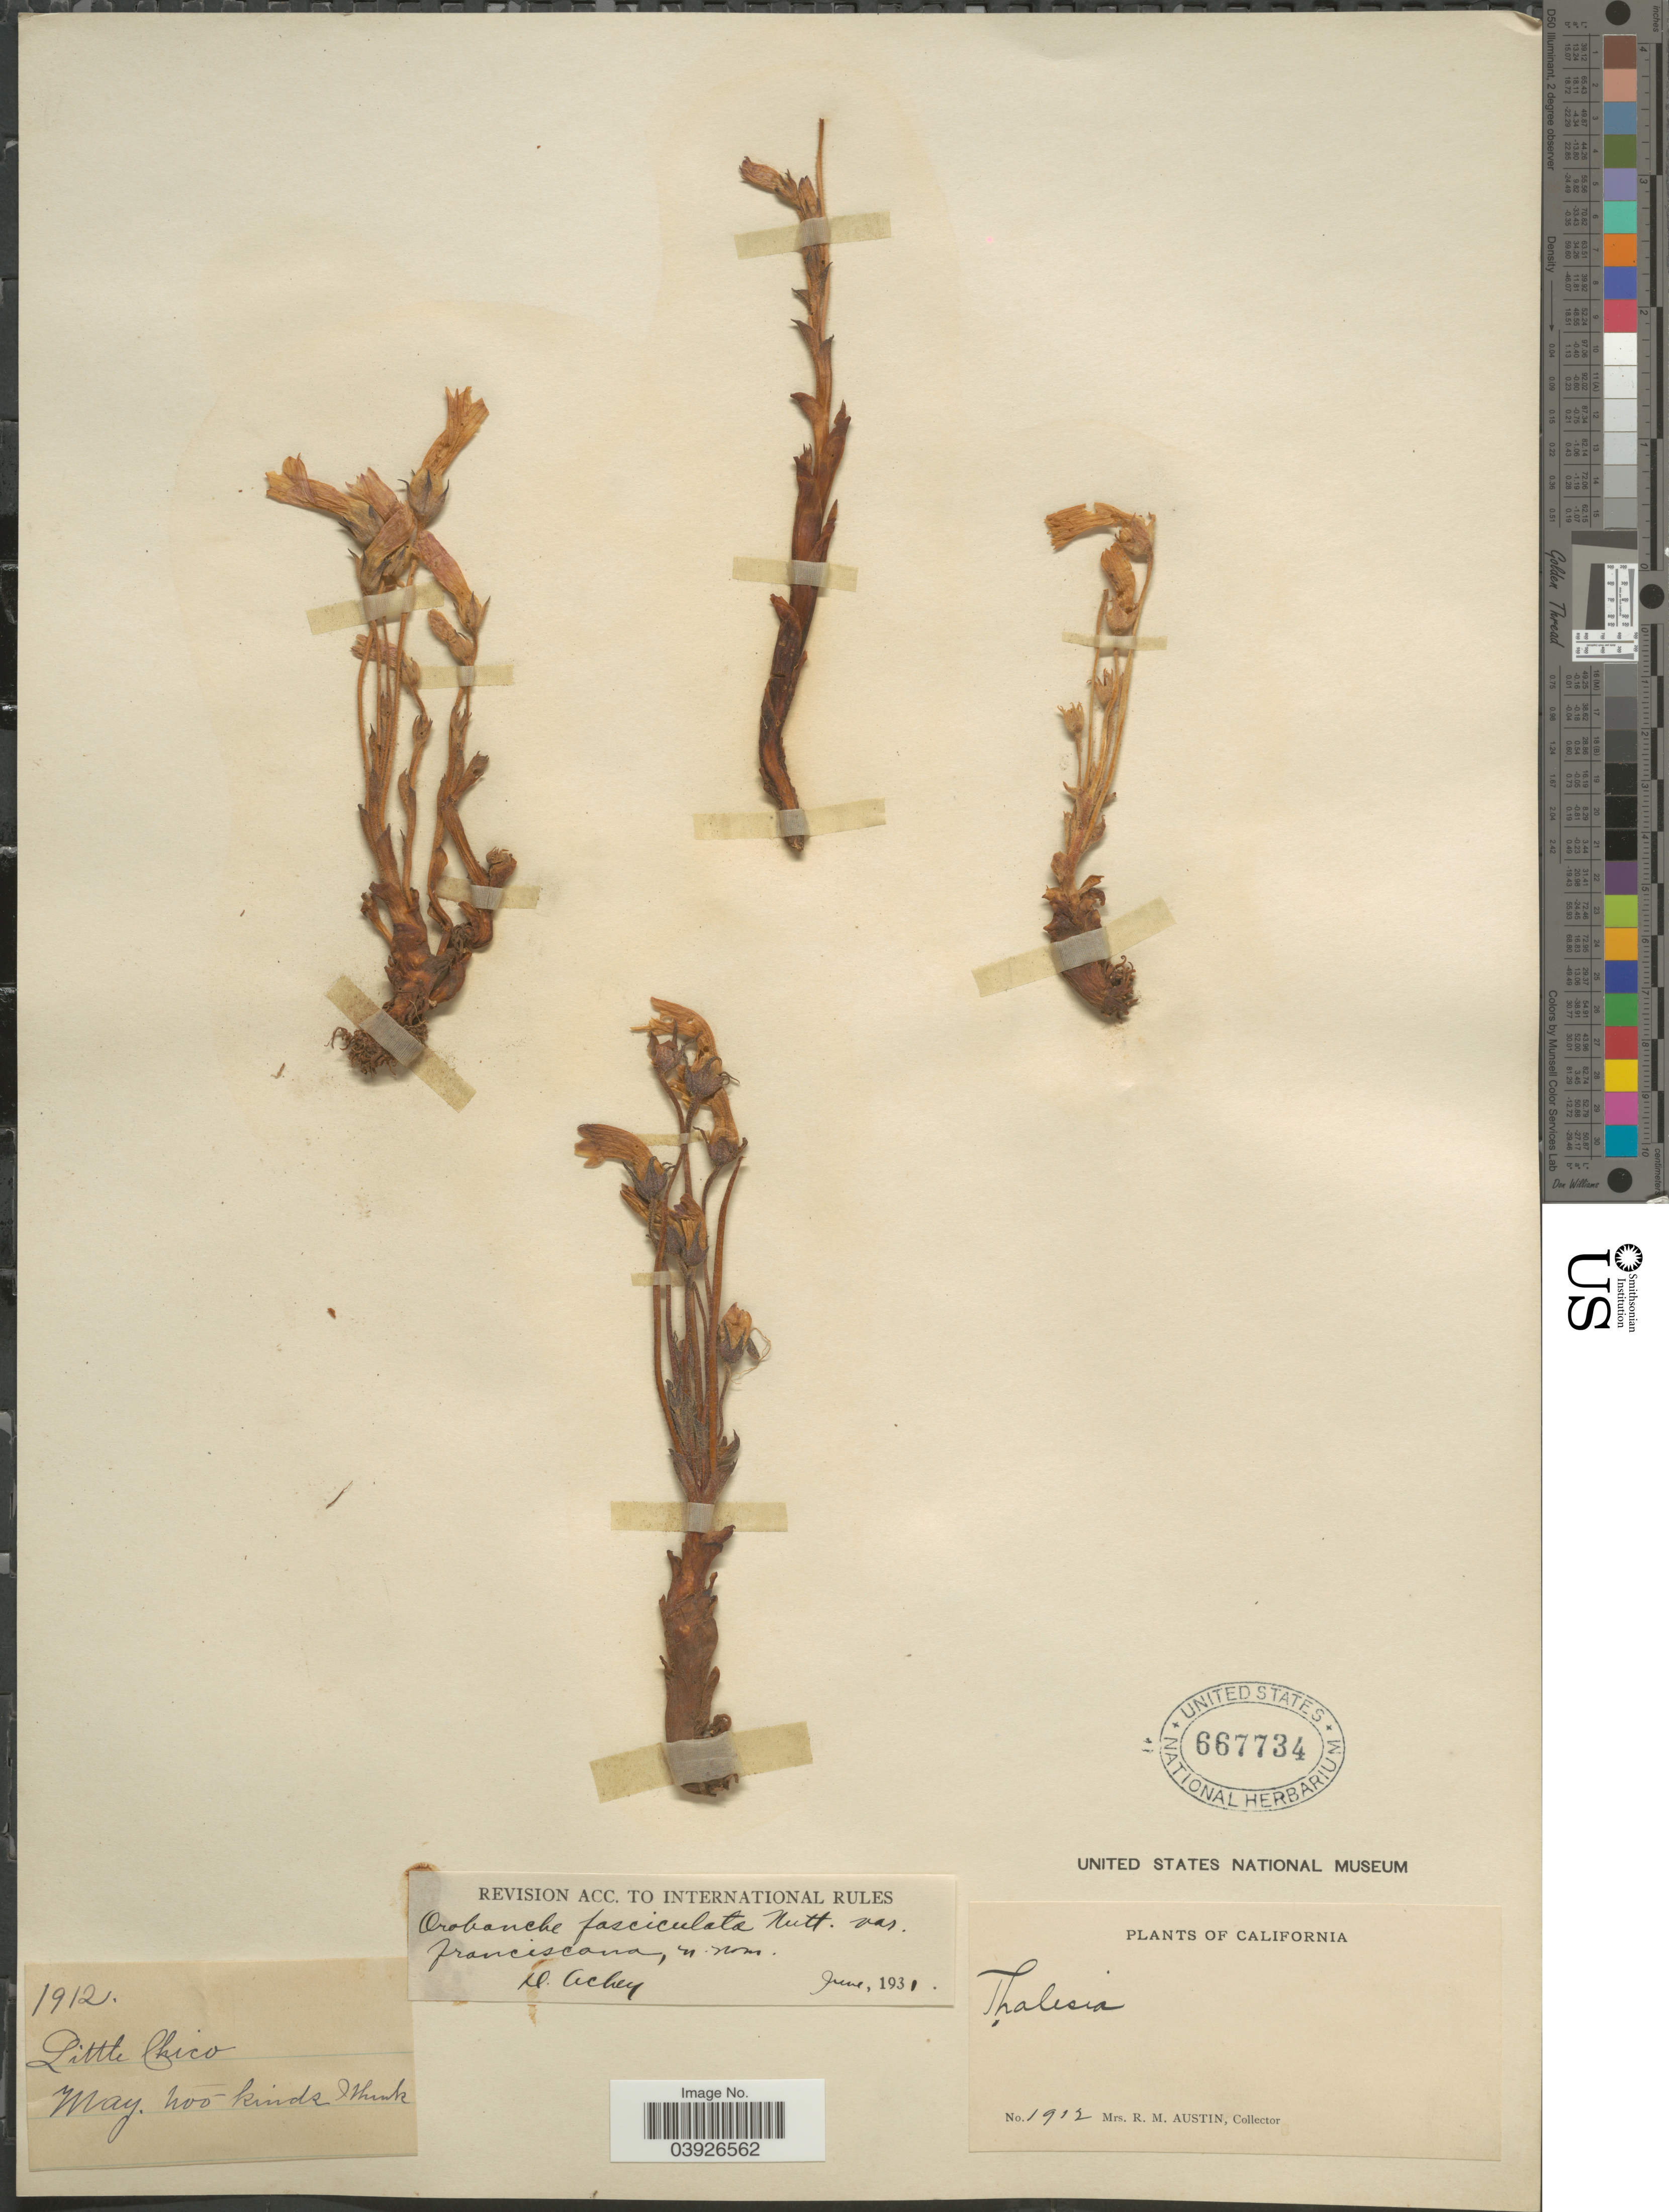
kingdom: Plantae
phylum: Tracheophyta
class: Magnoliopsida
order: Lamiales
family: Orobanchaceae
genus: Aphyllon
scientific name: Aphyllon fasciculatum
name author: (Nutt.) Torr. & A. Gray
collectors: R. Austin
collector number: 1912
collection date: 1905-05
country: United States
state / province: California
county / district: Butte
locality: Little Chico.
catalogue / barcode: US 667734